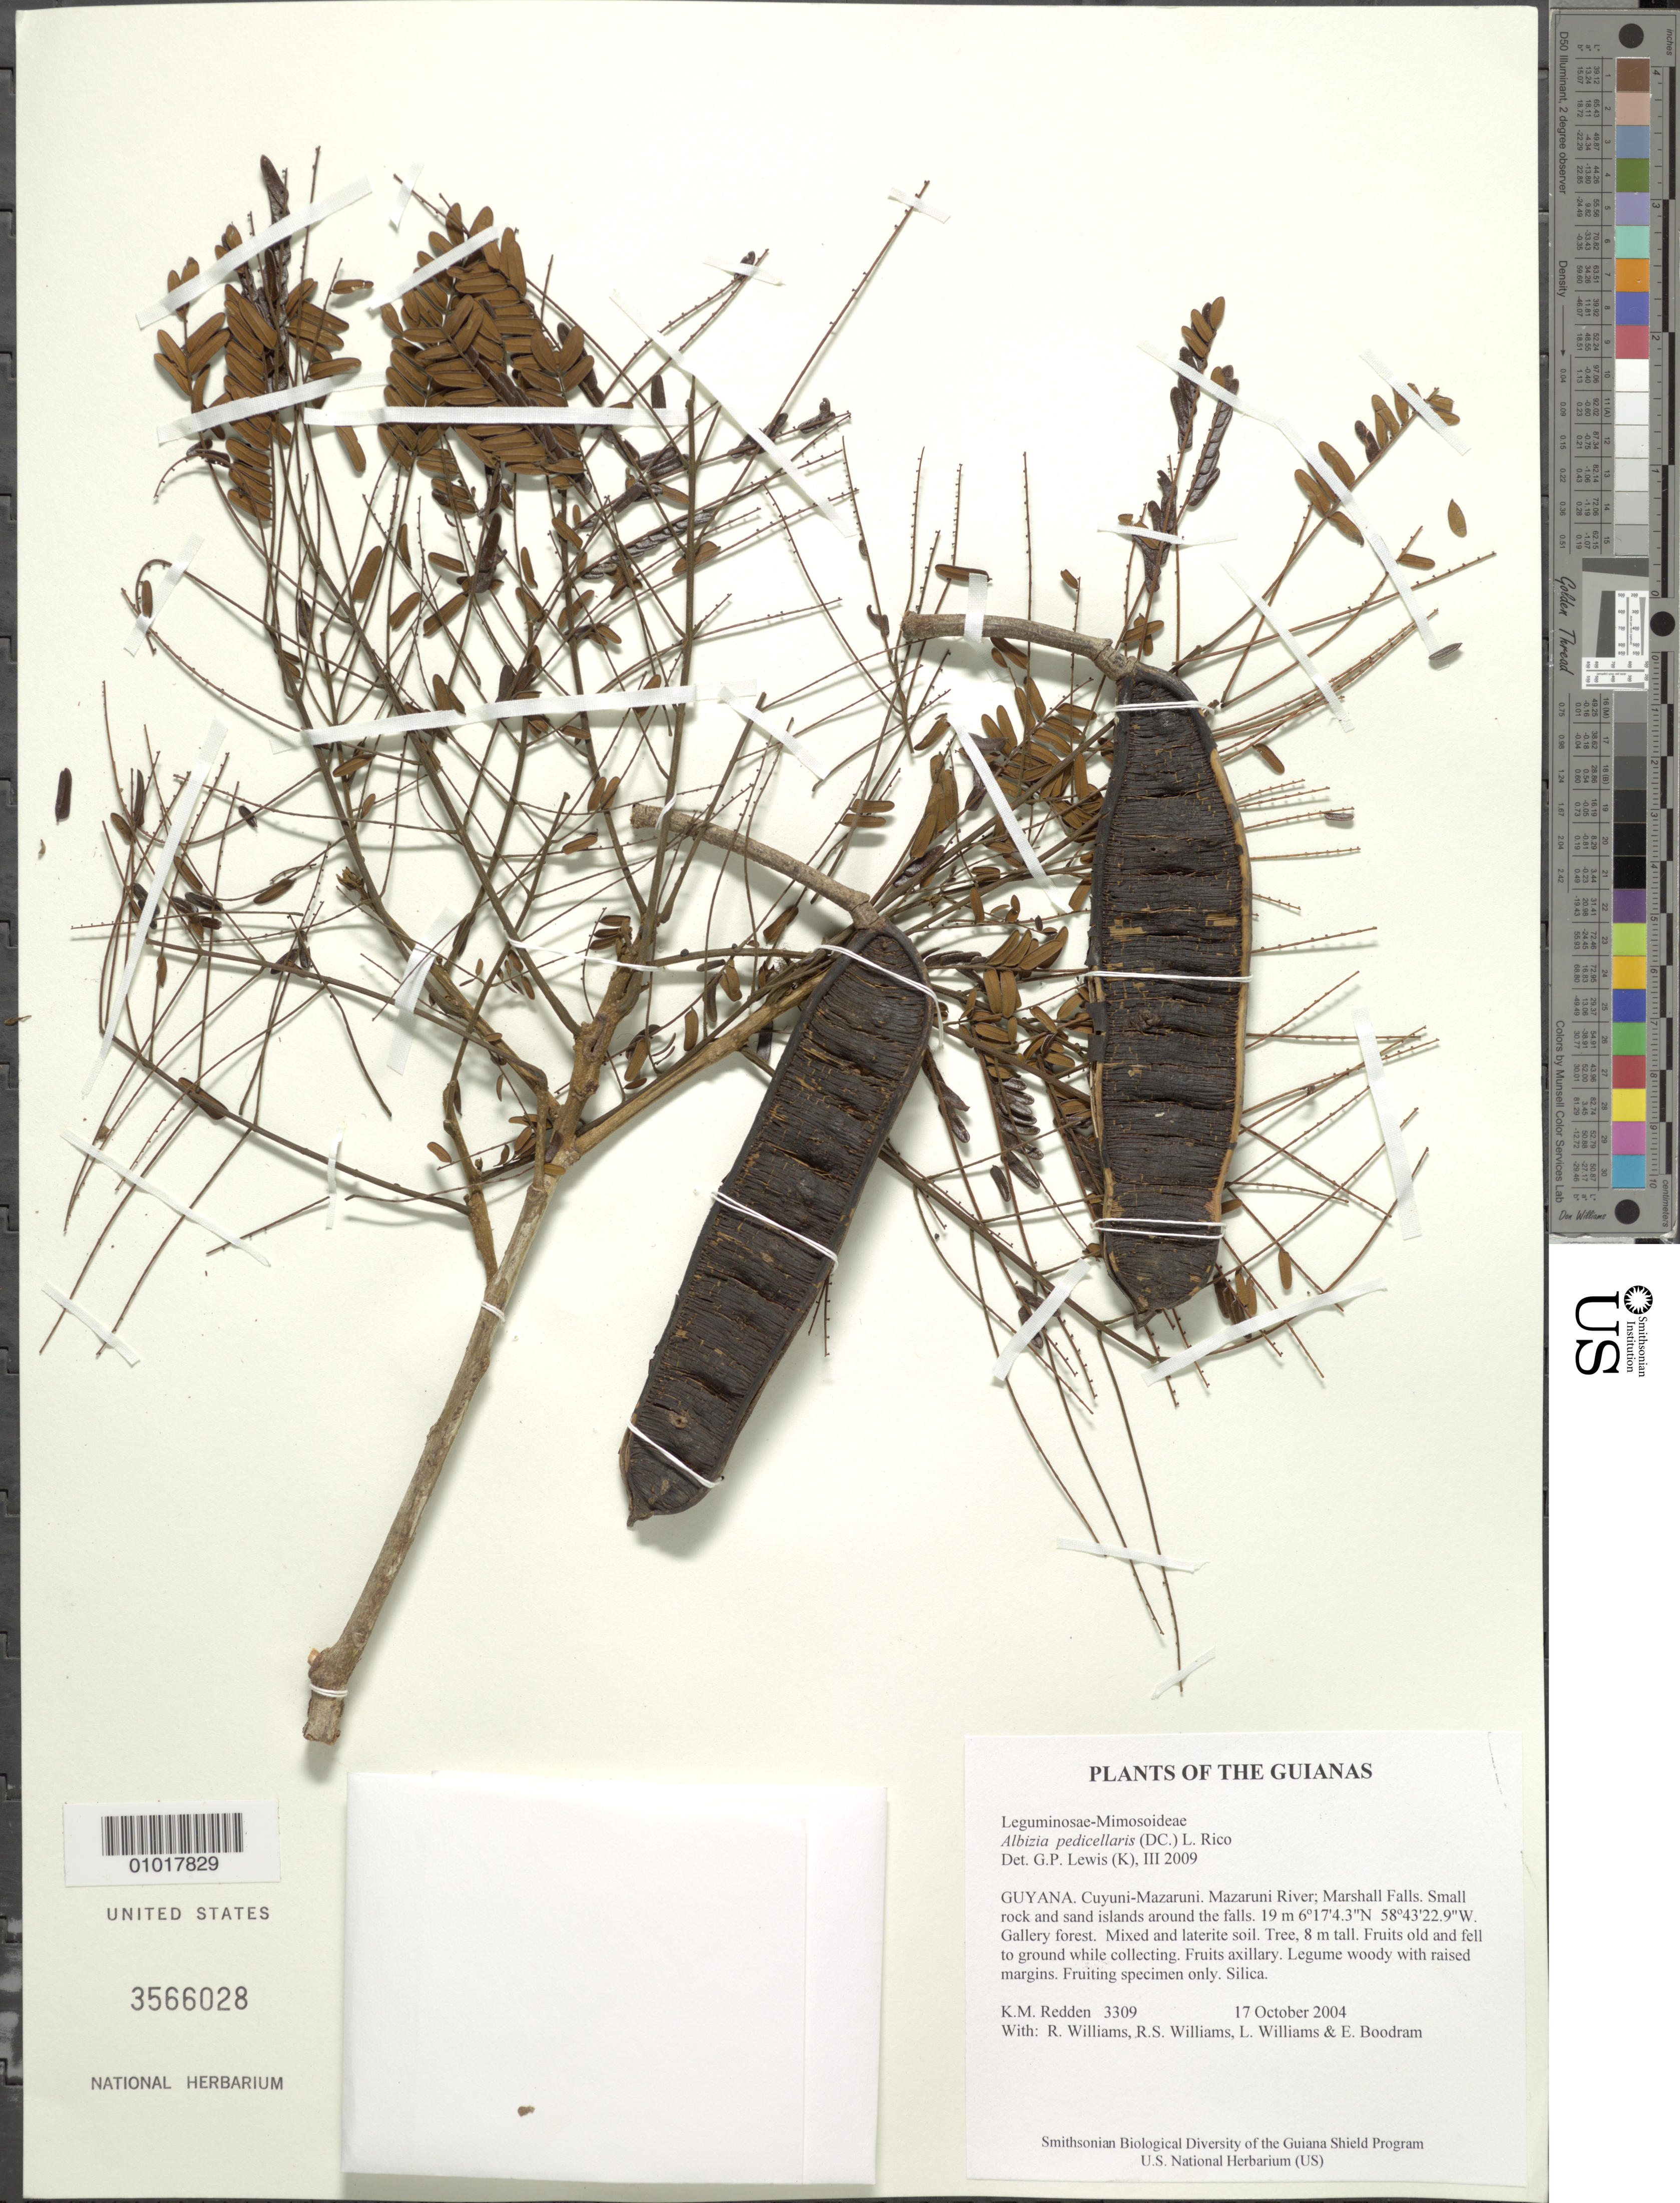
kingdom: Plantae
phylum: Tracheophyta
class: Magnoliopsida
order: Fabales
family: Fabaceae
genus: Hydrochorea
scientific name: Hydrochorea pedicellaris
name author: (DC.) M.V.B. Soares et al.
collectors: K. M. Redden, R. Williams, R. S. Williams, L. Williams & E. Boodram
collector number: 3309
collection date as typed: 17 October 2004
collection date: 2004-10-17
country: Guyana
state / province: Cuyuni-Mazaruni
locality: Mazaruni River; Marshall Falls. Small rock and sand islands around the falls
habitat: Gallery forest. Mixed and laterite soil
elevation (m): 19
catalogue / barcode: US 3566028